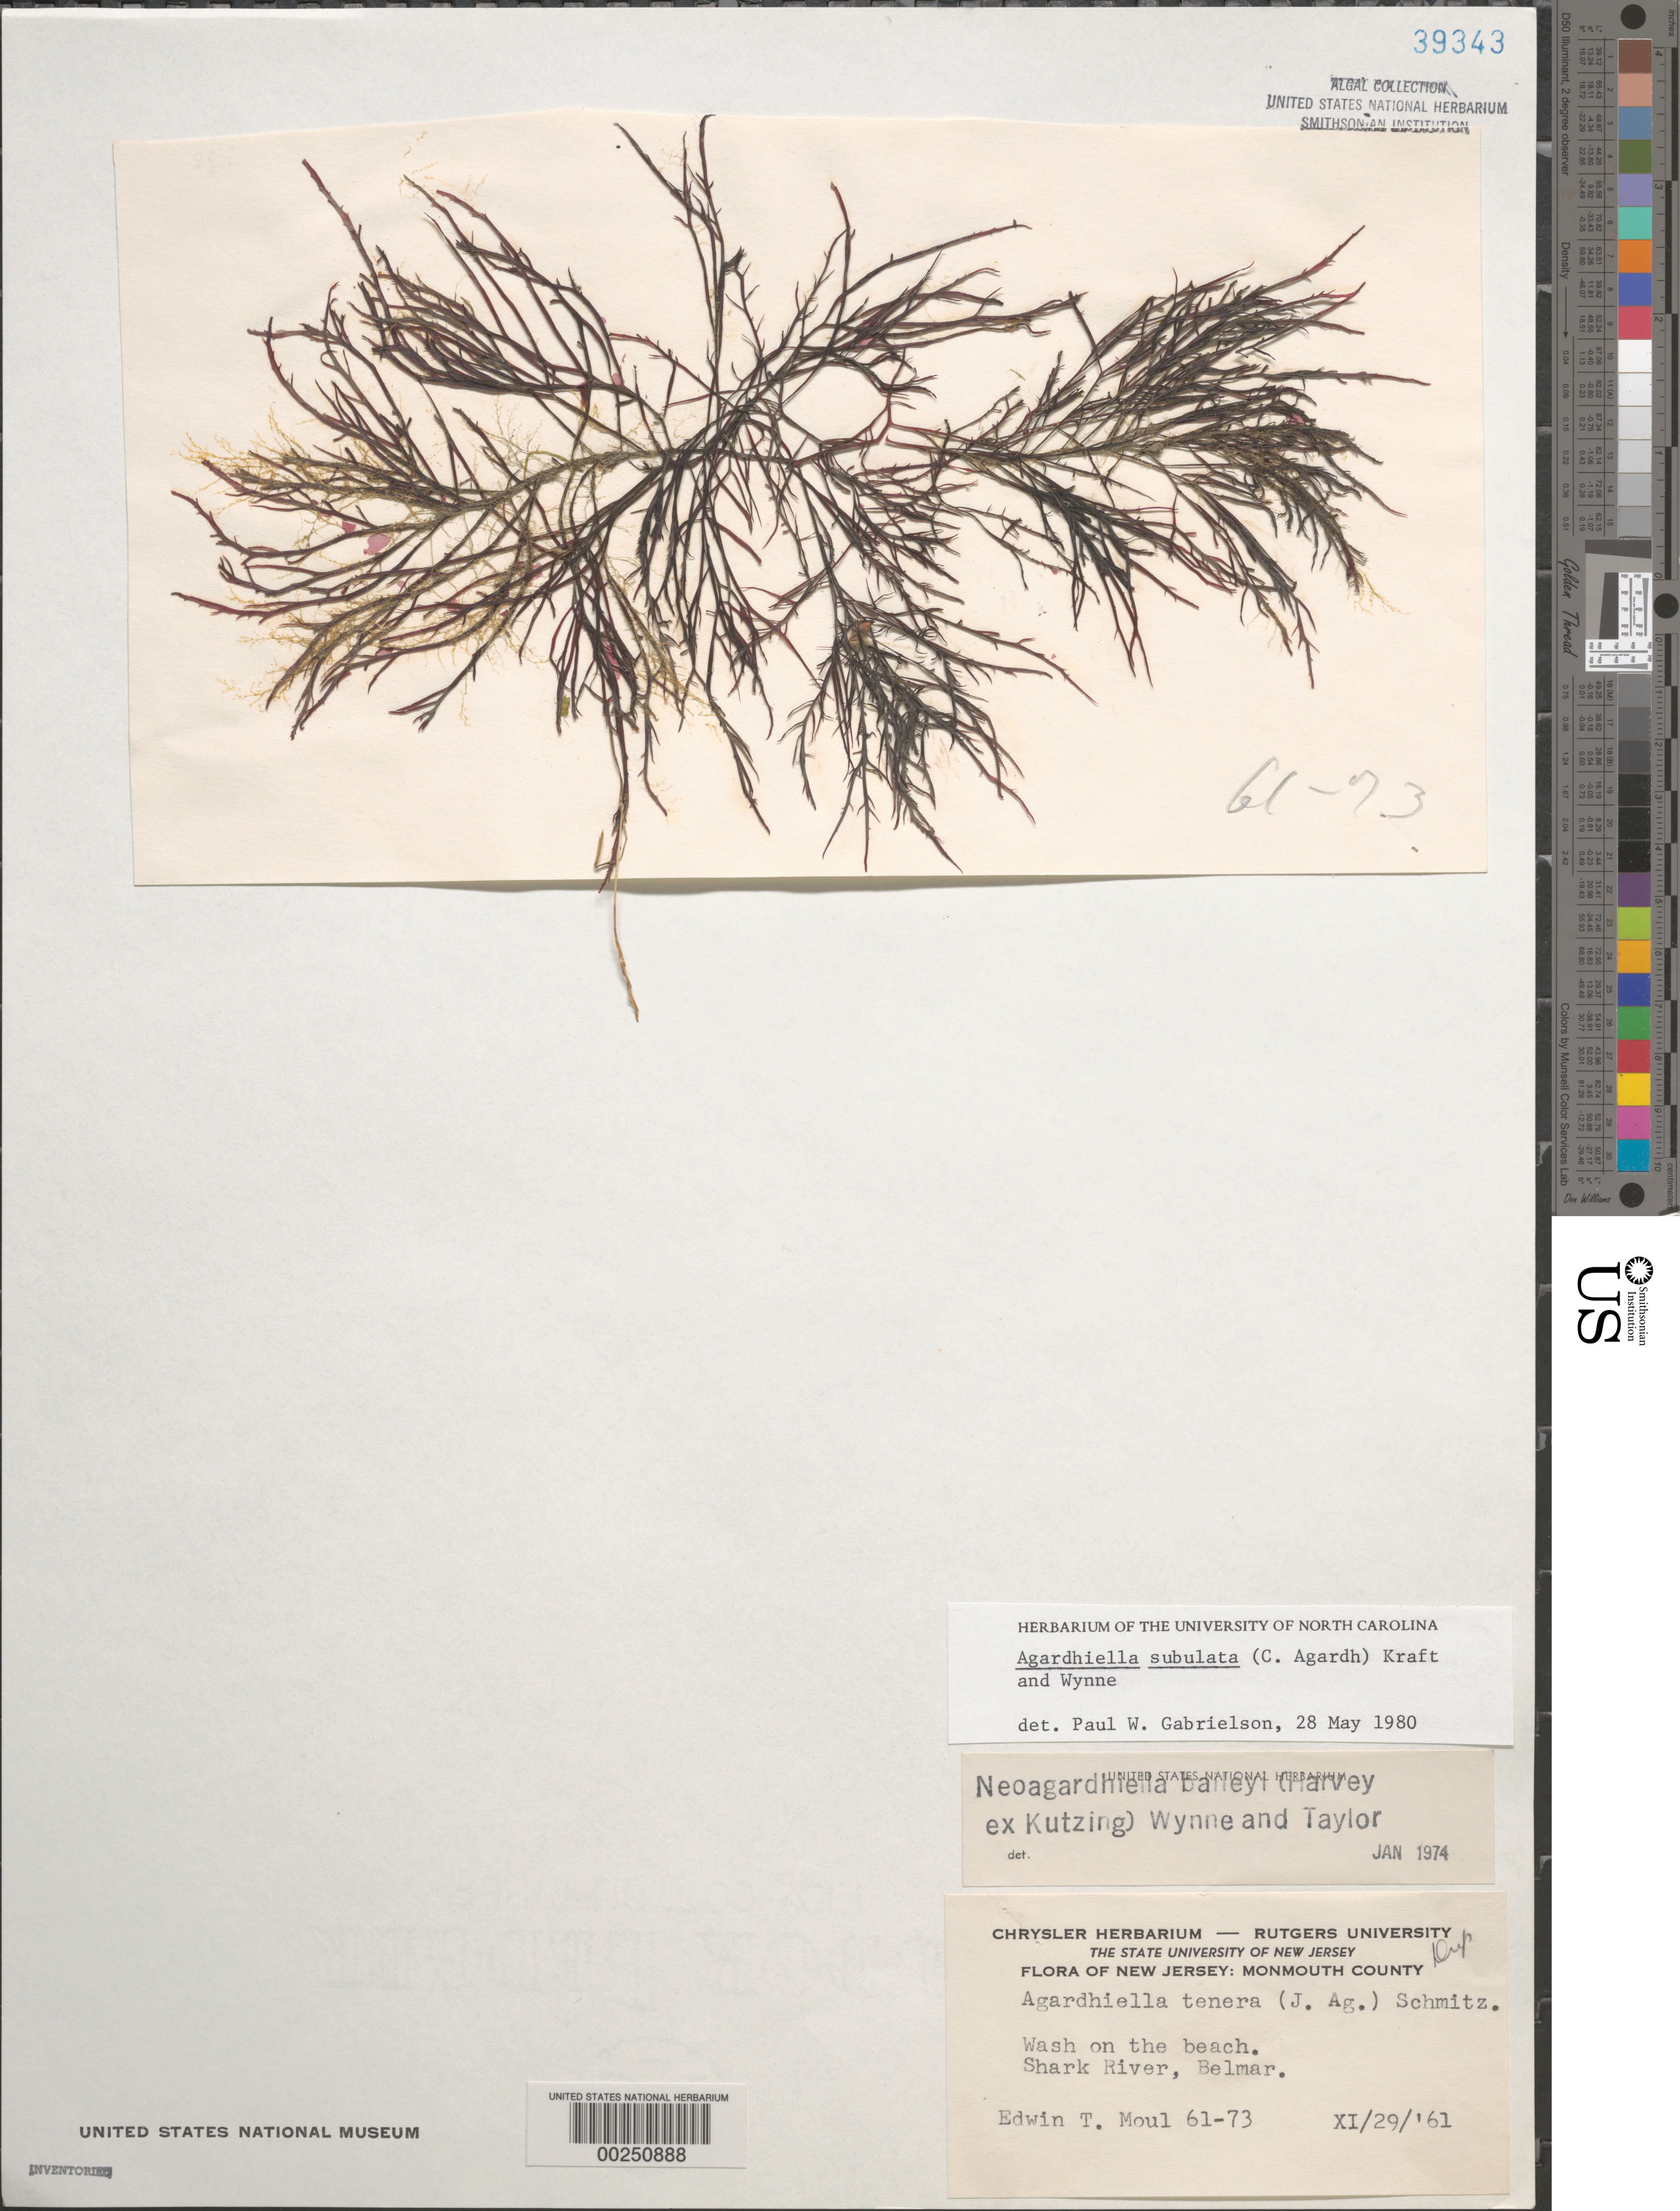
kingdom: Plantae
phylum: Rhodophyta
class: Florideophyceae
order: Gigartinales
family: Solieriaceae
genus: Agardhiella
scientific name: Agardhiella subulata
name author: (C. Agardh) G.T.Kraft & M.J. Wynne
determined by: Gabrielson, P. W.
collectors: E. T. Moul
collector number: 61-73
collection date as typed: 29 Nov 1961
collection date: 1961-11-29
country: United States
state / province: New Jersey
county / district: Monmouth County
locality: Shark River, Belmar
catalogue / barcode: US 39343